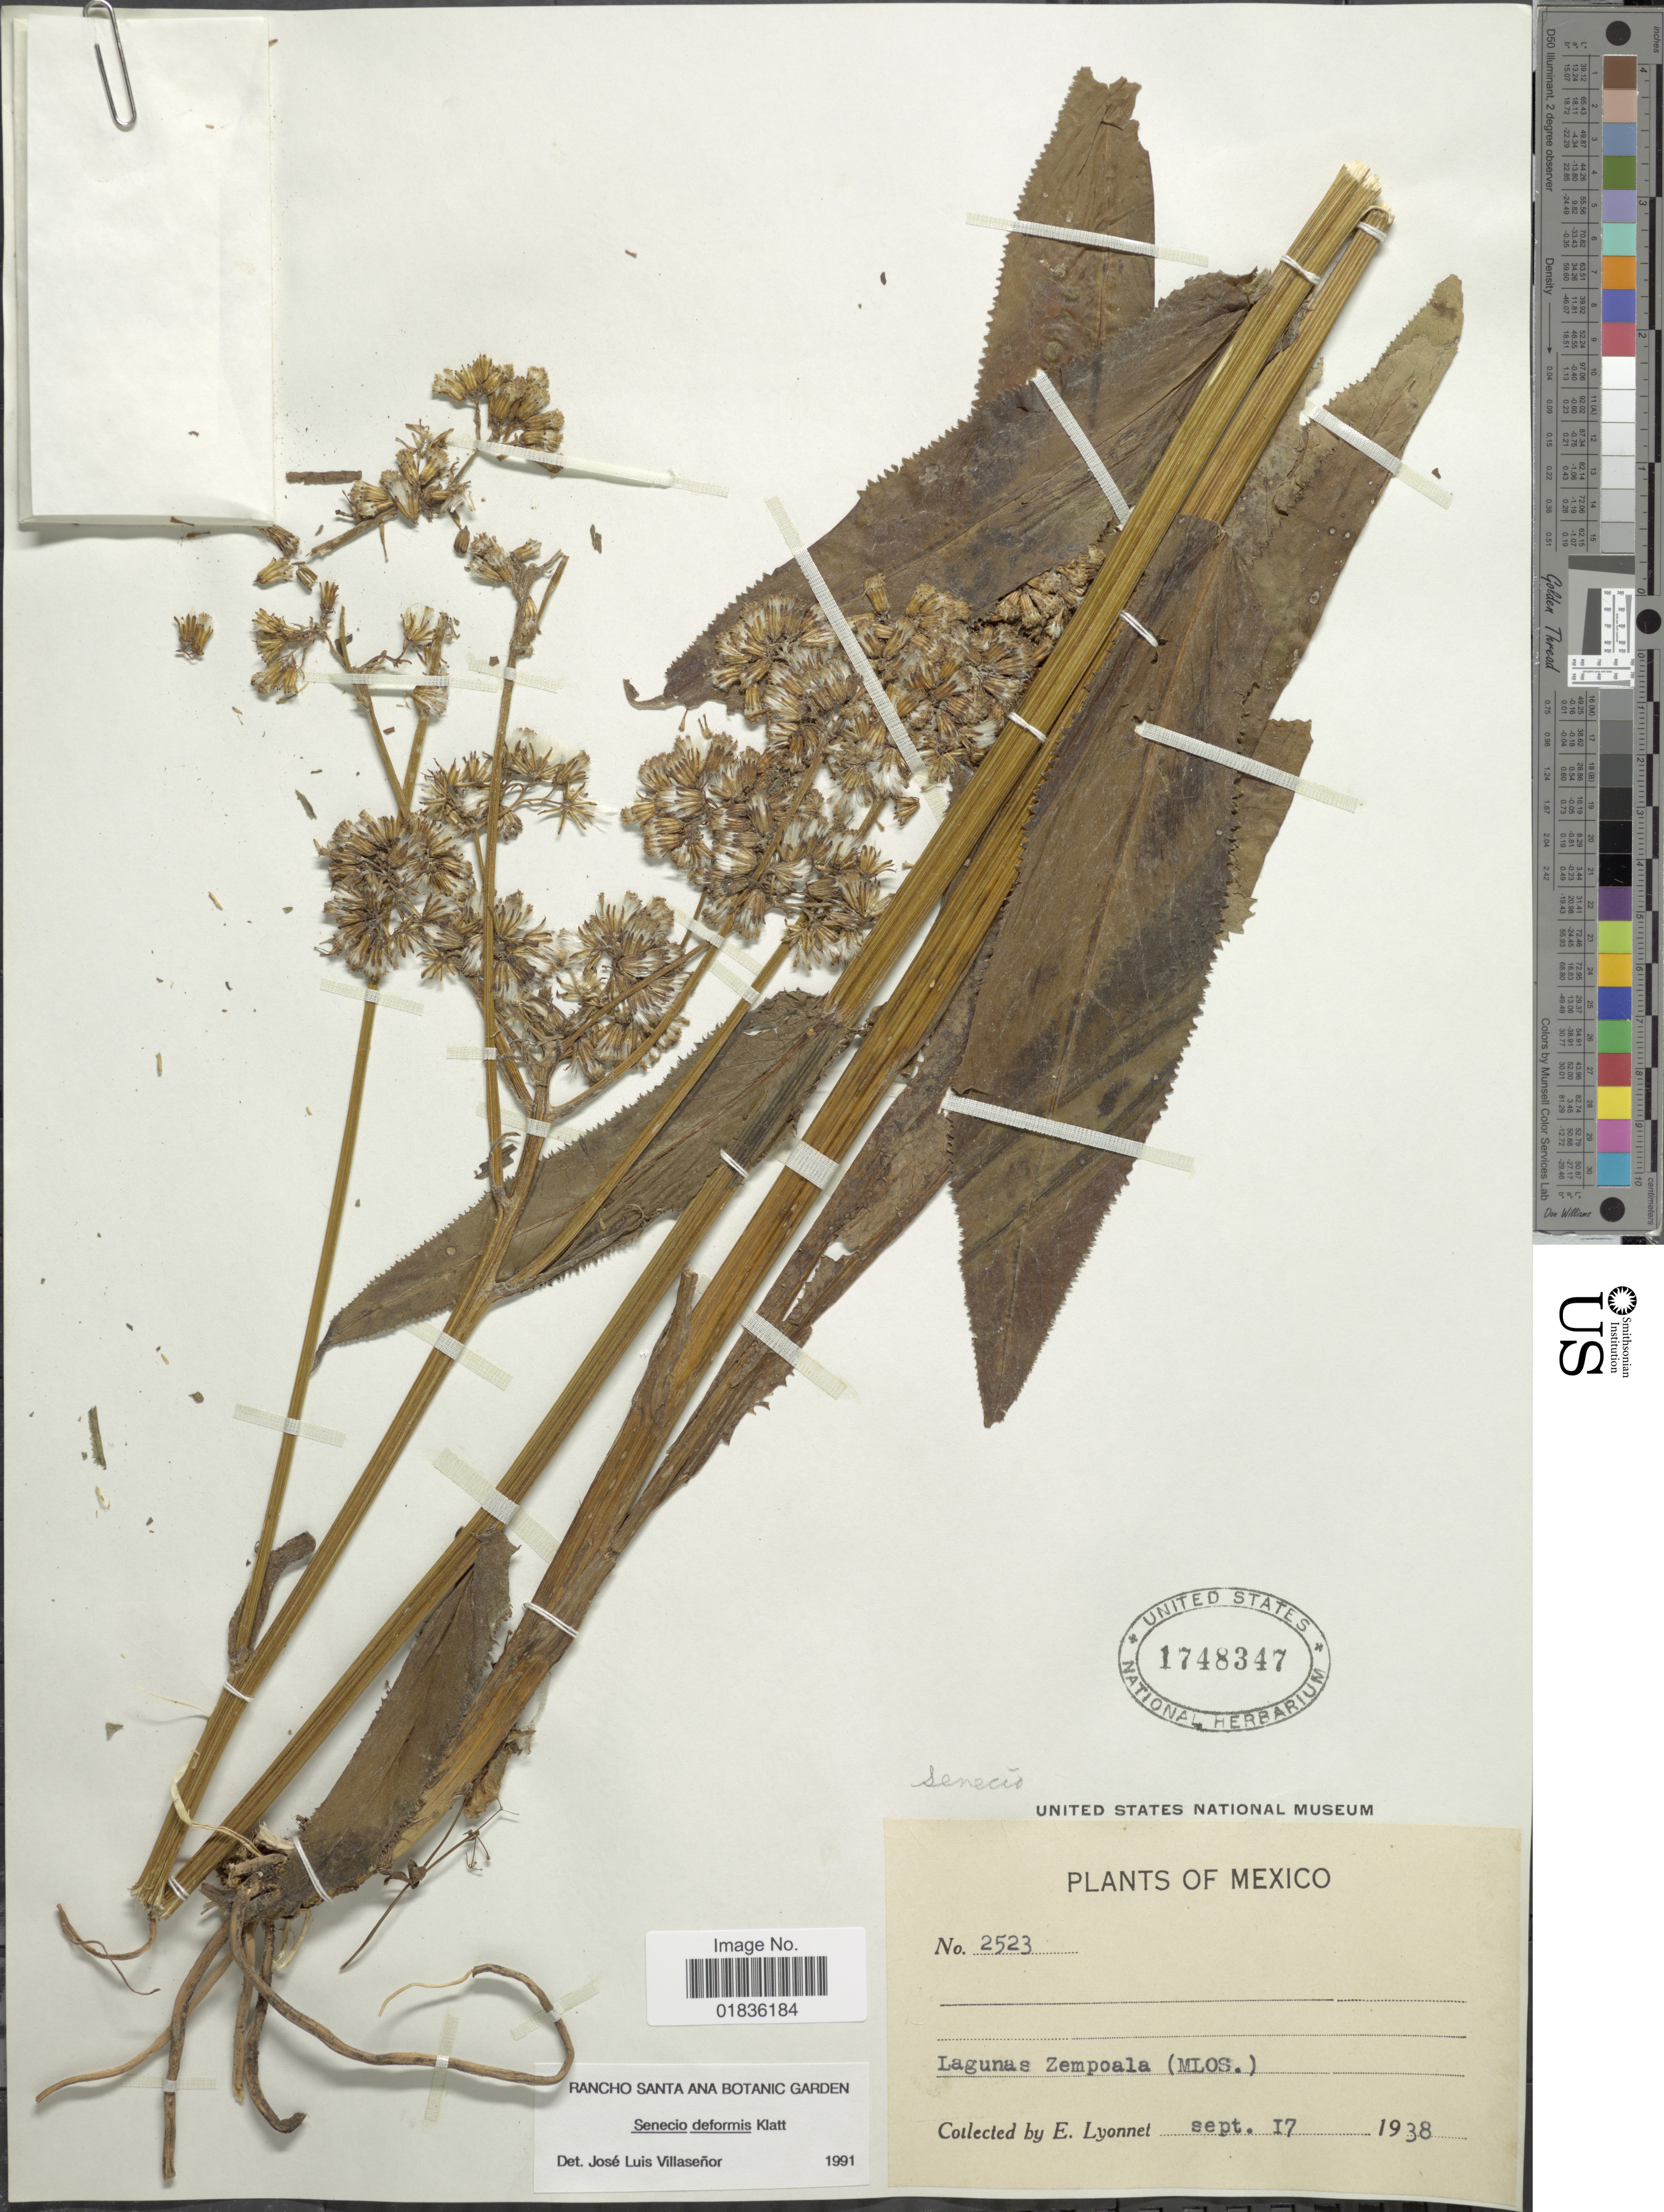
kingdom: Plantae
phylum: Tracheophyta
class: Magnoliopsida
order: Asterales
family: Asteraceae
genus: Senecio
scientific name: Senecio deformis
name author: Klatt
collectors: E. Lyonnet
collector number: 2523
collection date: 1938-09-17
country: Mexico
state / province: Morelos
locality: Lagunas Zempoala.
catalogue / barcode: US 1748347